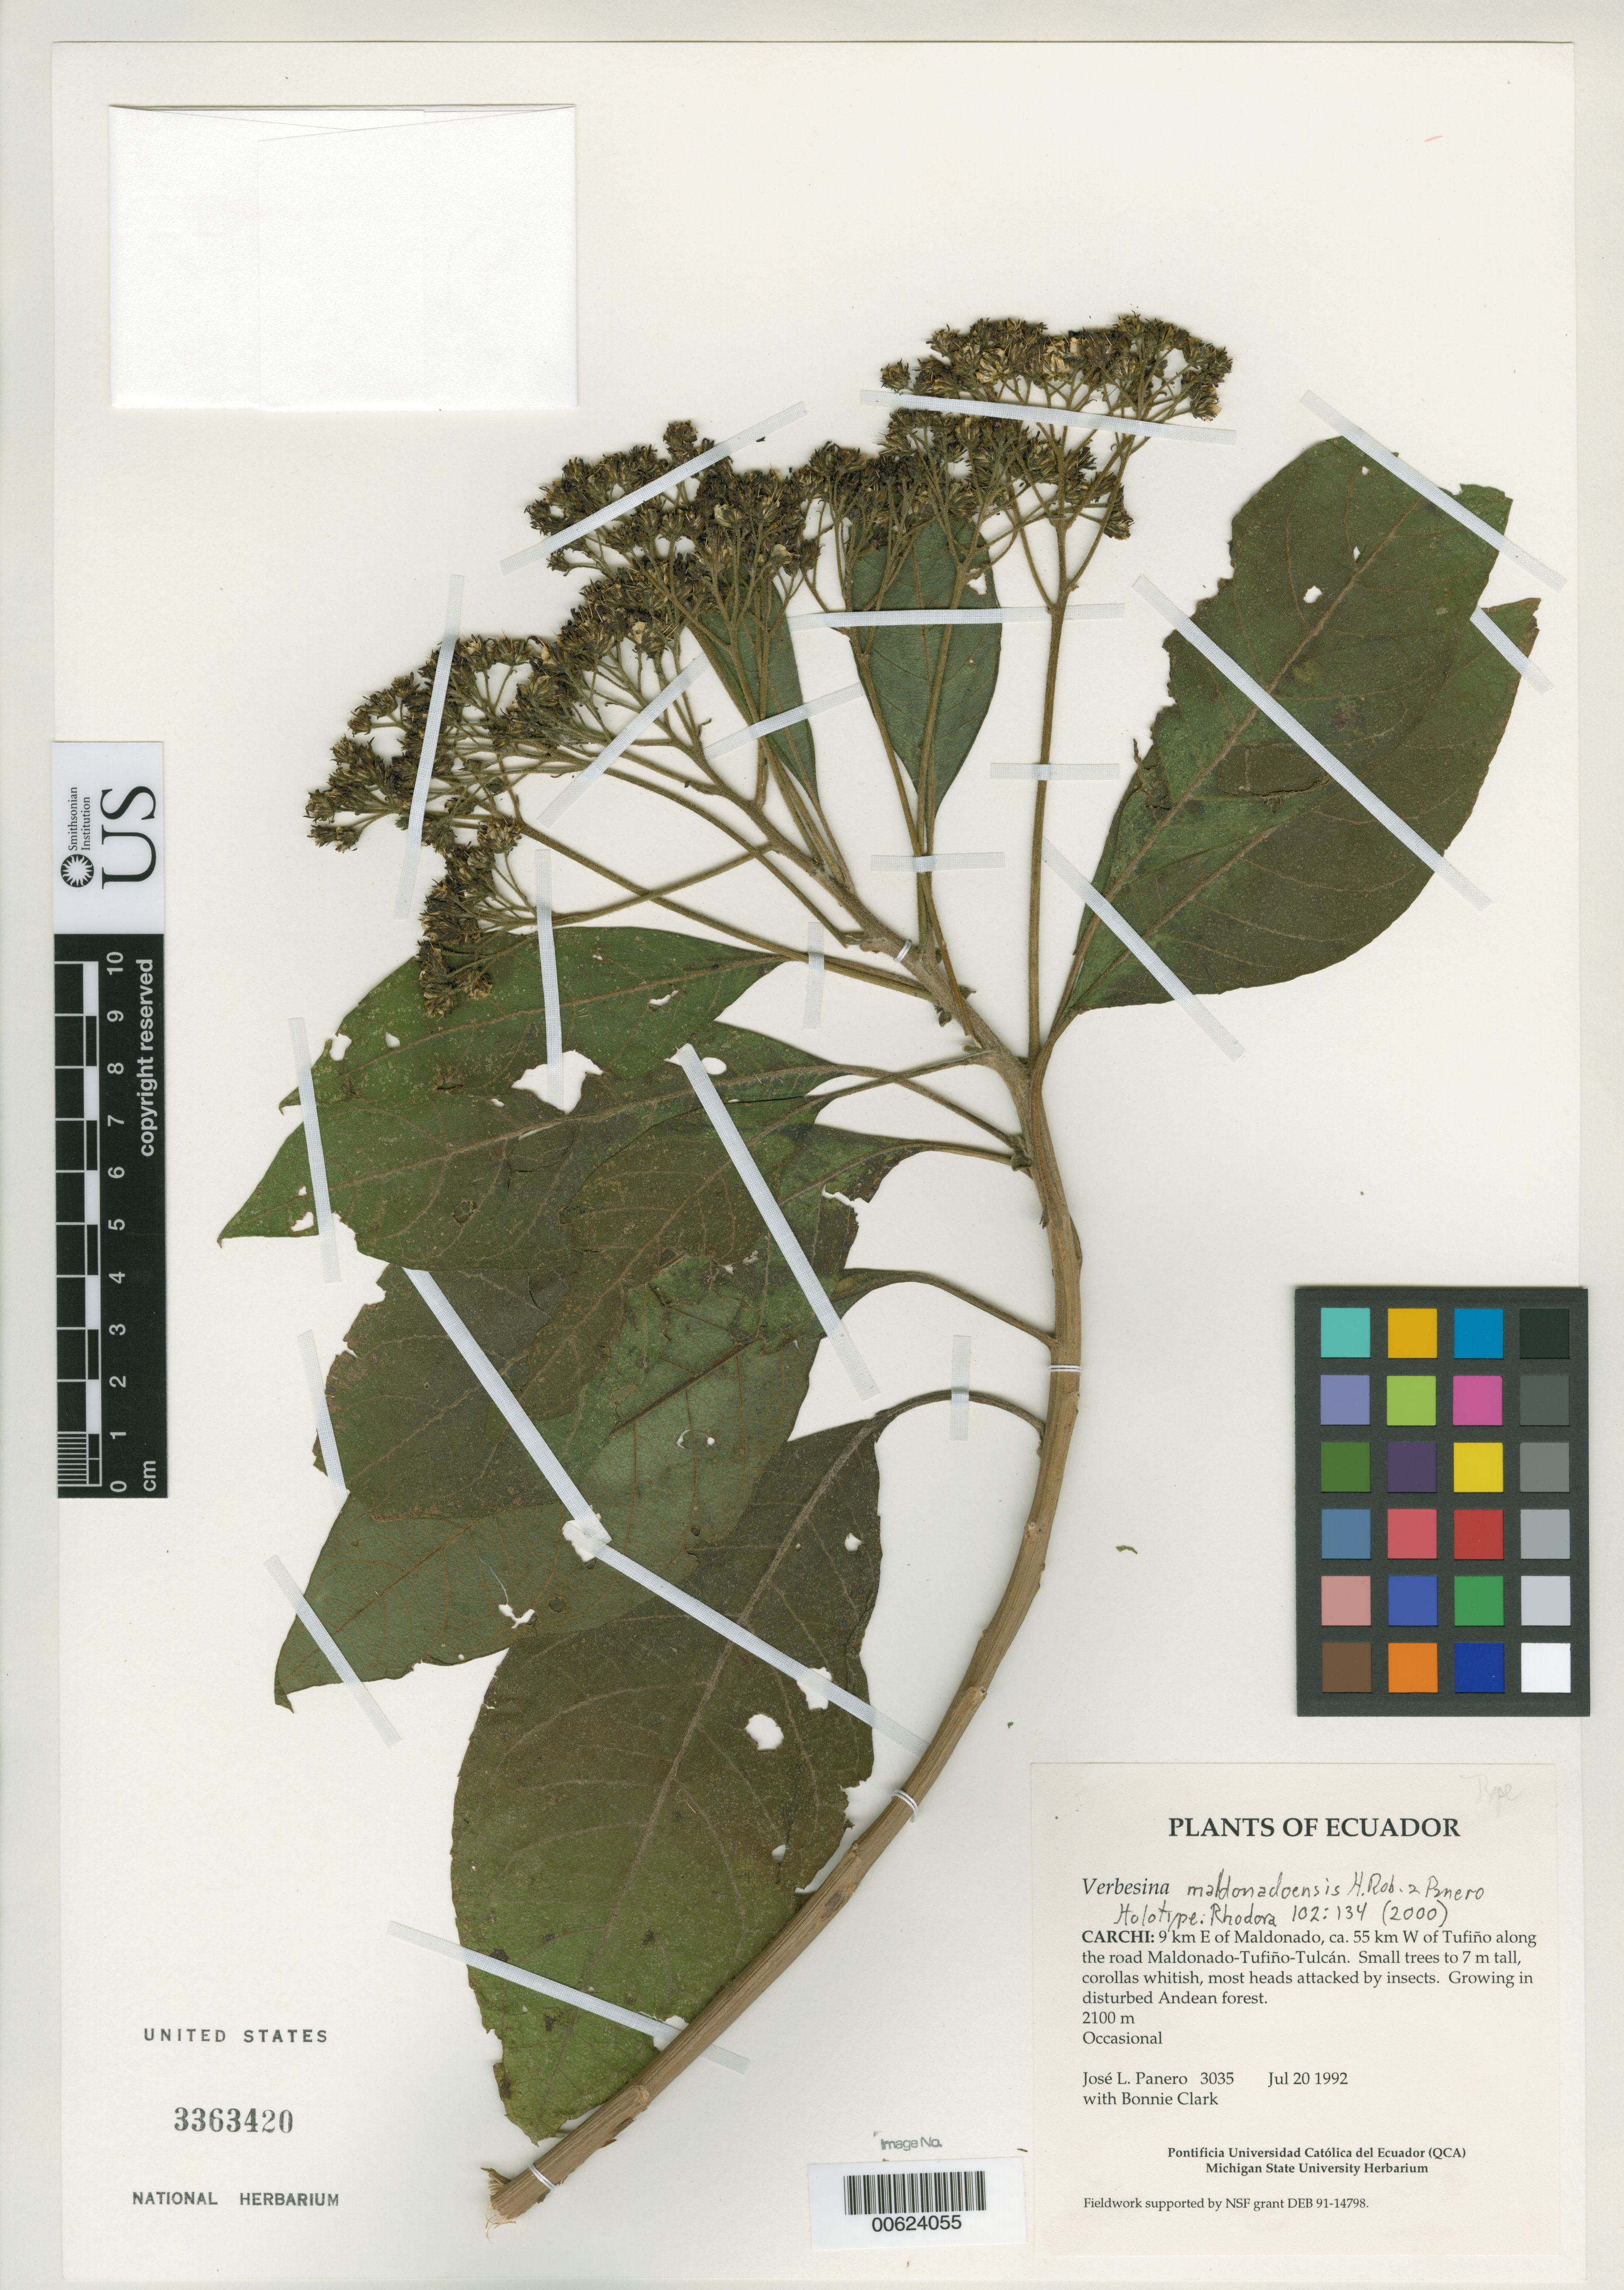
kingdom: Plantae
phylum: Tracheophyta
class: Magnoliopsida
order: Asterales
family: Asteraceae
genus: Verbesina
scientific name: Verbesina maldonadoensis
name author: H. Rob. & Panero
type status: Holotype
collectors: J. L. Panero & B. Clark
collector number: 3035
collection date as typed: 20 Jul 1992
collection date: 1992-07-20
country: Ecuador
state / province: Carchi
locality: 9 km E of Maldonado, ca. 55 km W of Tufino along road Maldonado-Tufino-Tulcan.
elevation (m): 2100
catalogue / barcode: US 3363420